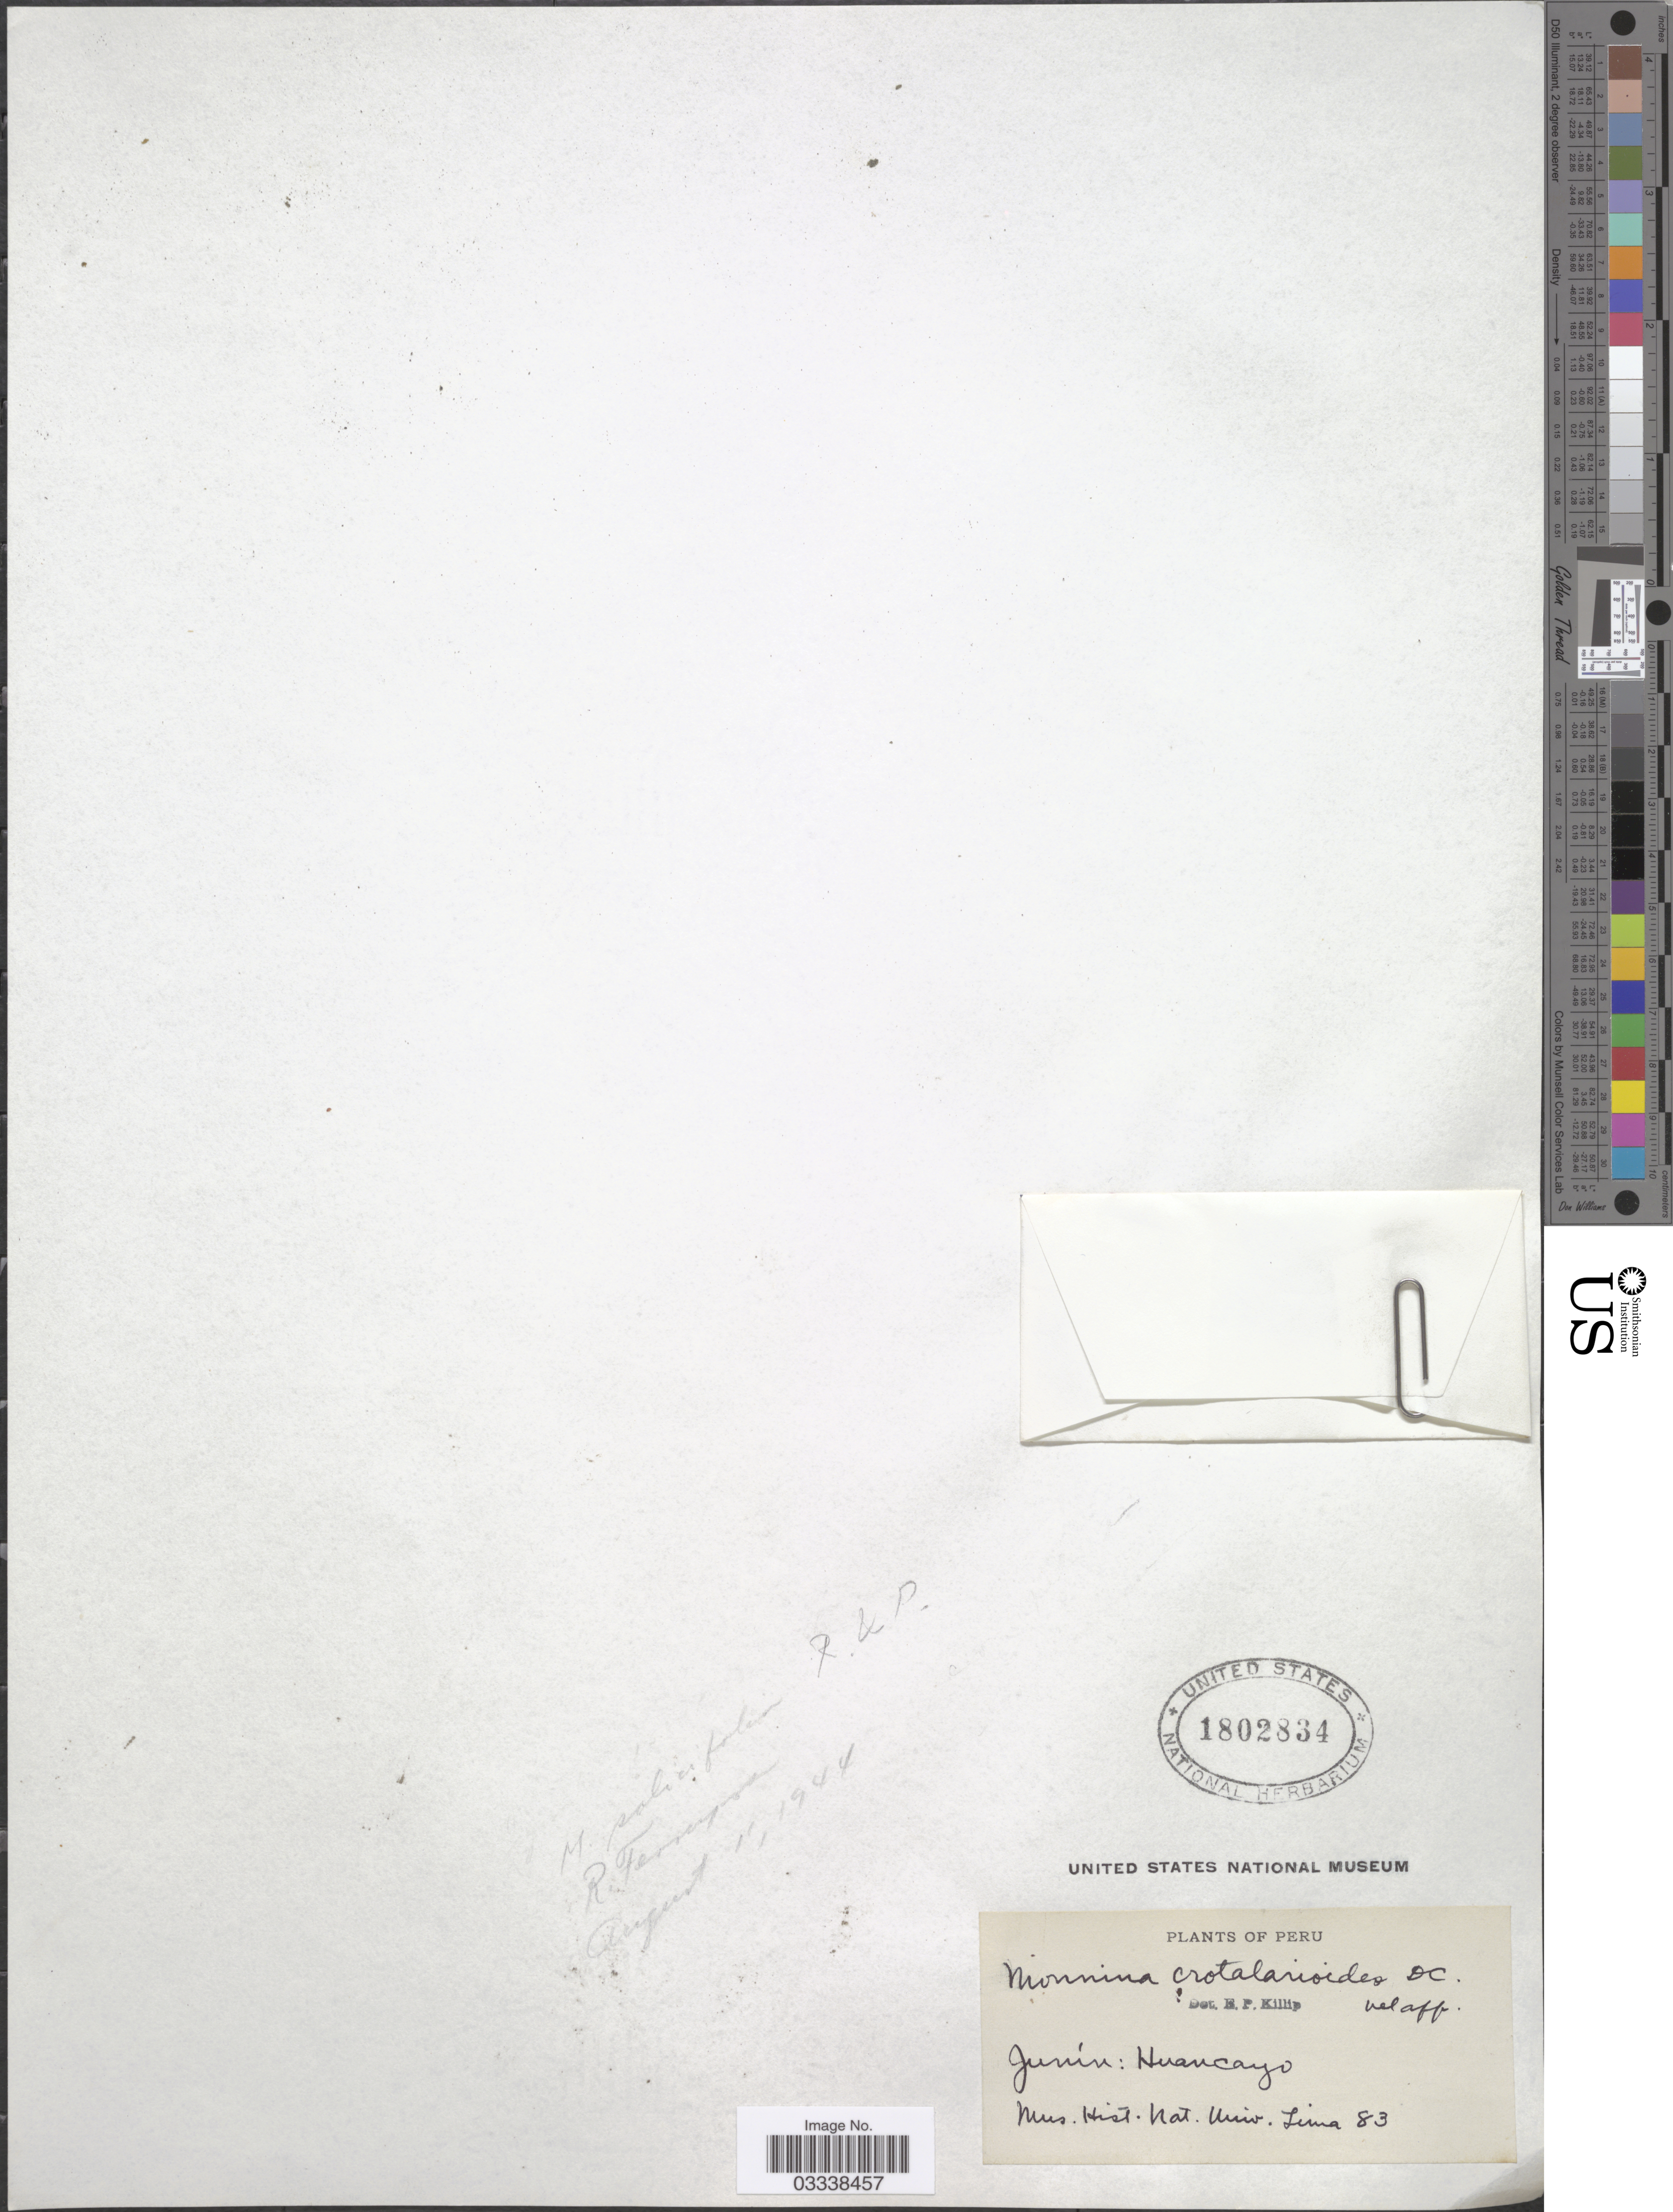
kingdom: Plantae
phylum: Tracheophyta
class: Magnoliopsida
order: Fabales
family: Polygalaceae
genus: Monnina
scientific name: Monnina salicifolia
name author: Ruiz & Pav.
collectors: Mus. Hist. Nat. Univ. Lima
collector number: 83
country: Peru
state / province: Junín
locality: Huancayo.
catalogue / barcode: US 1802834